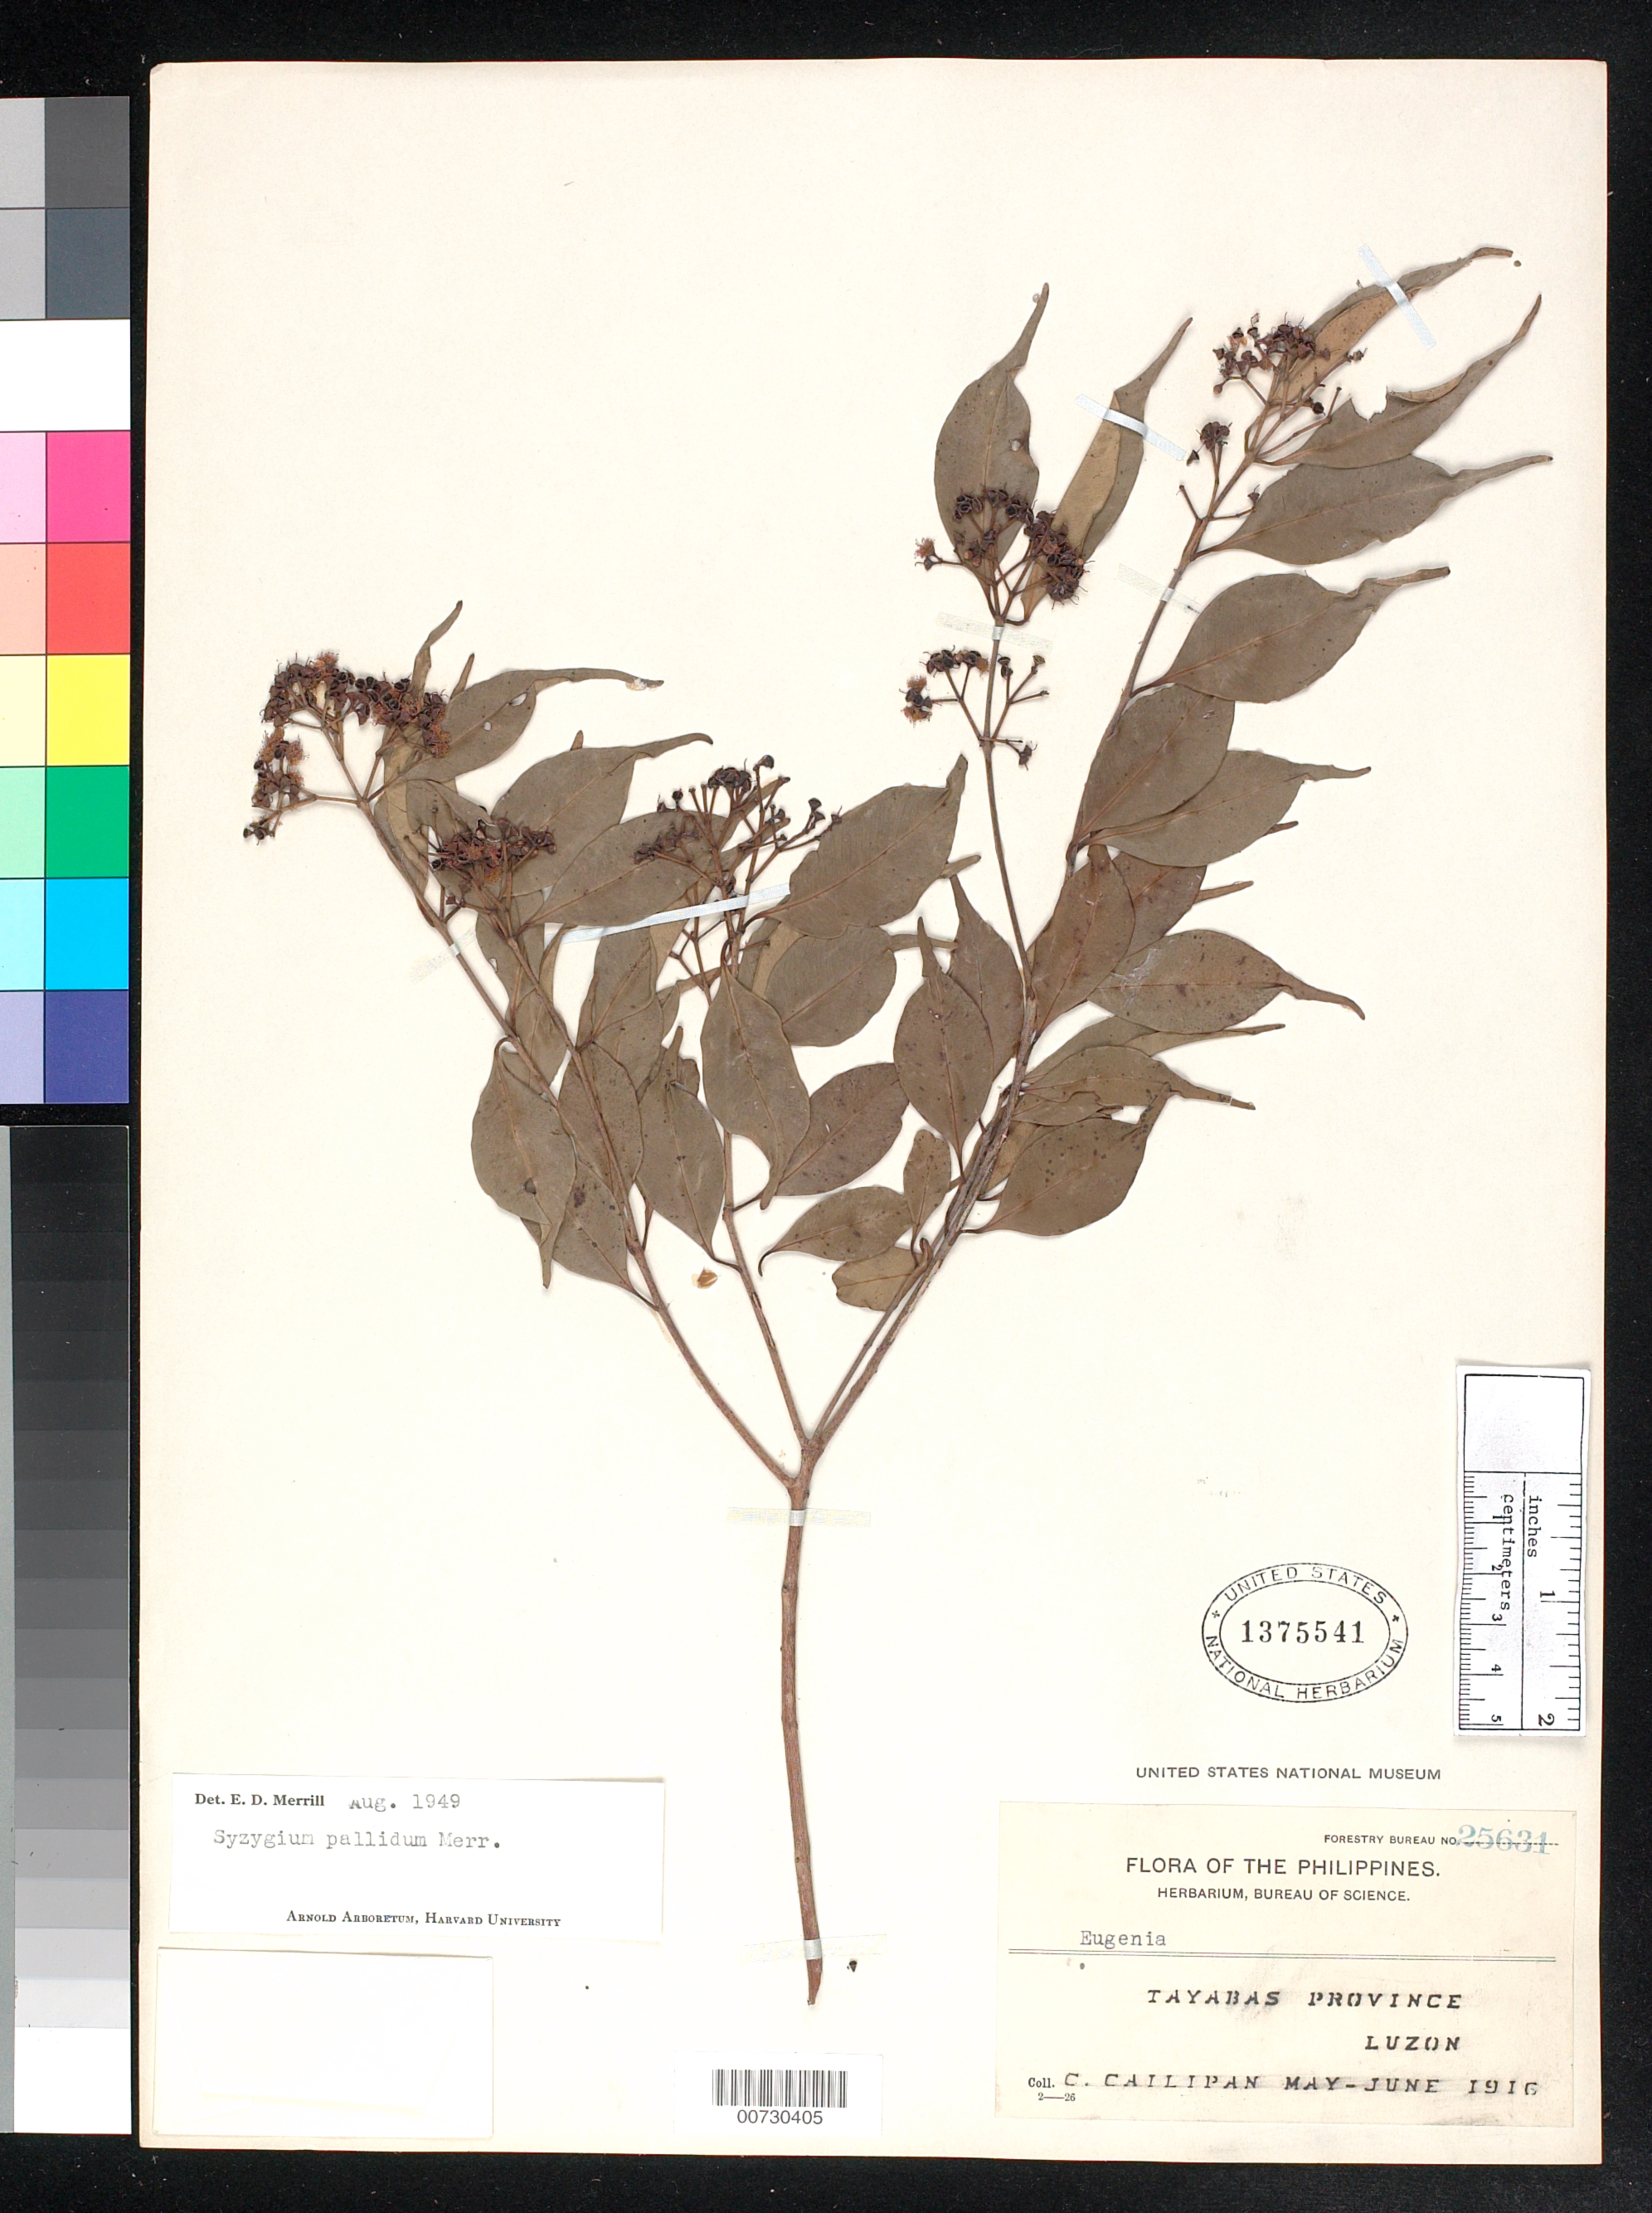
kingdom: Plantae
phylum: Tracheophyta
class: Magnoliopsida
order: Myrtales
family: Myrtaceae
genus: Syzygium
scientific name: Syzygium pallidum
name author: Merr.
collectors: C. Cailipan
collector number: For. Bur. 25631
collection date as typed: May 1916 to -- Jun 1916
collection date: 1916-05/1916-06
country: Philippines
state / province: Calabarzon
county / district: Quezon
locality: Tayabas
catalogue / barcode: US 1375541